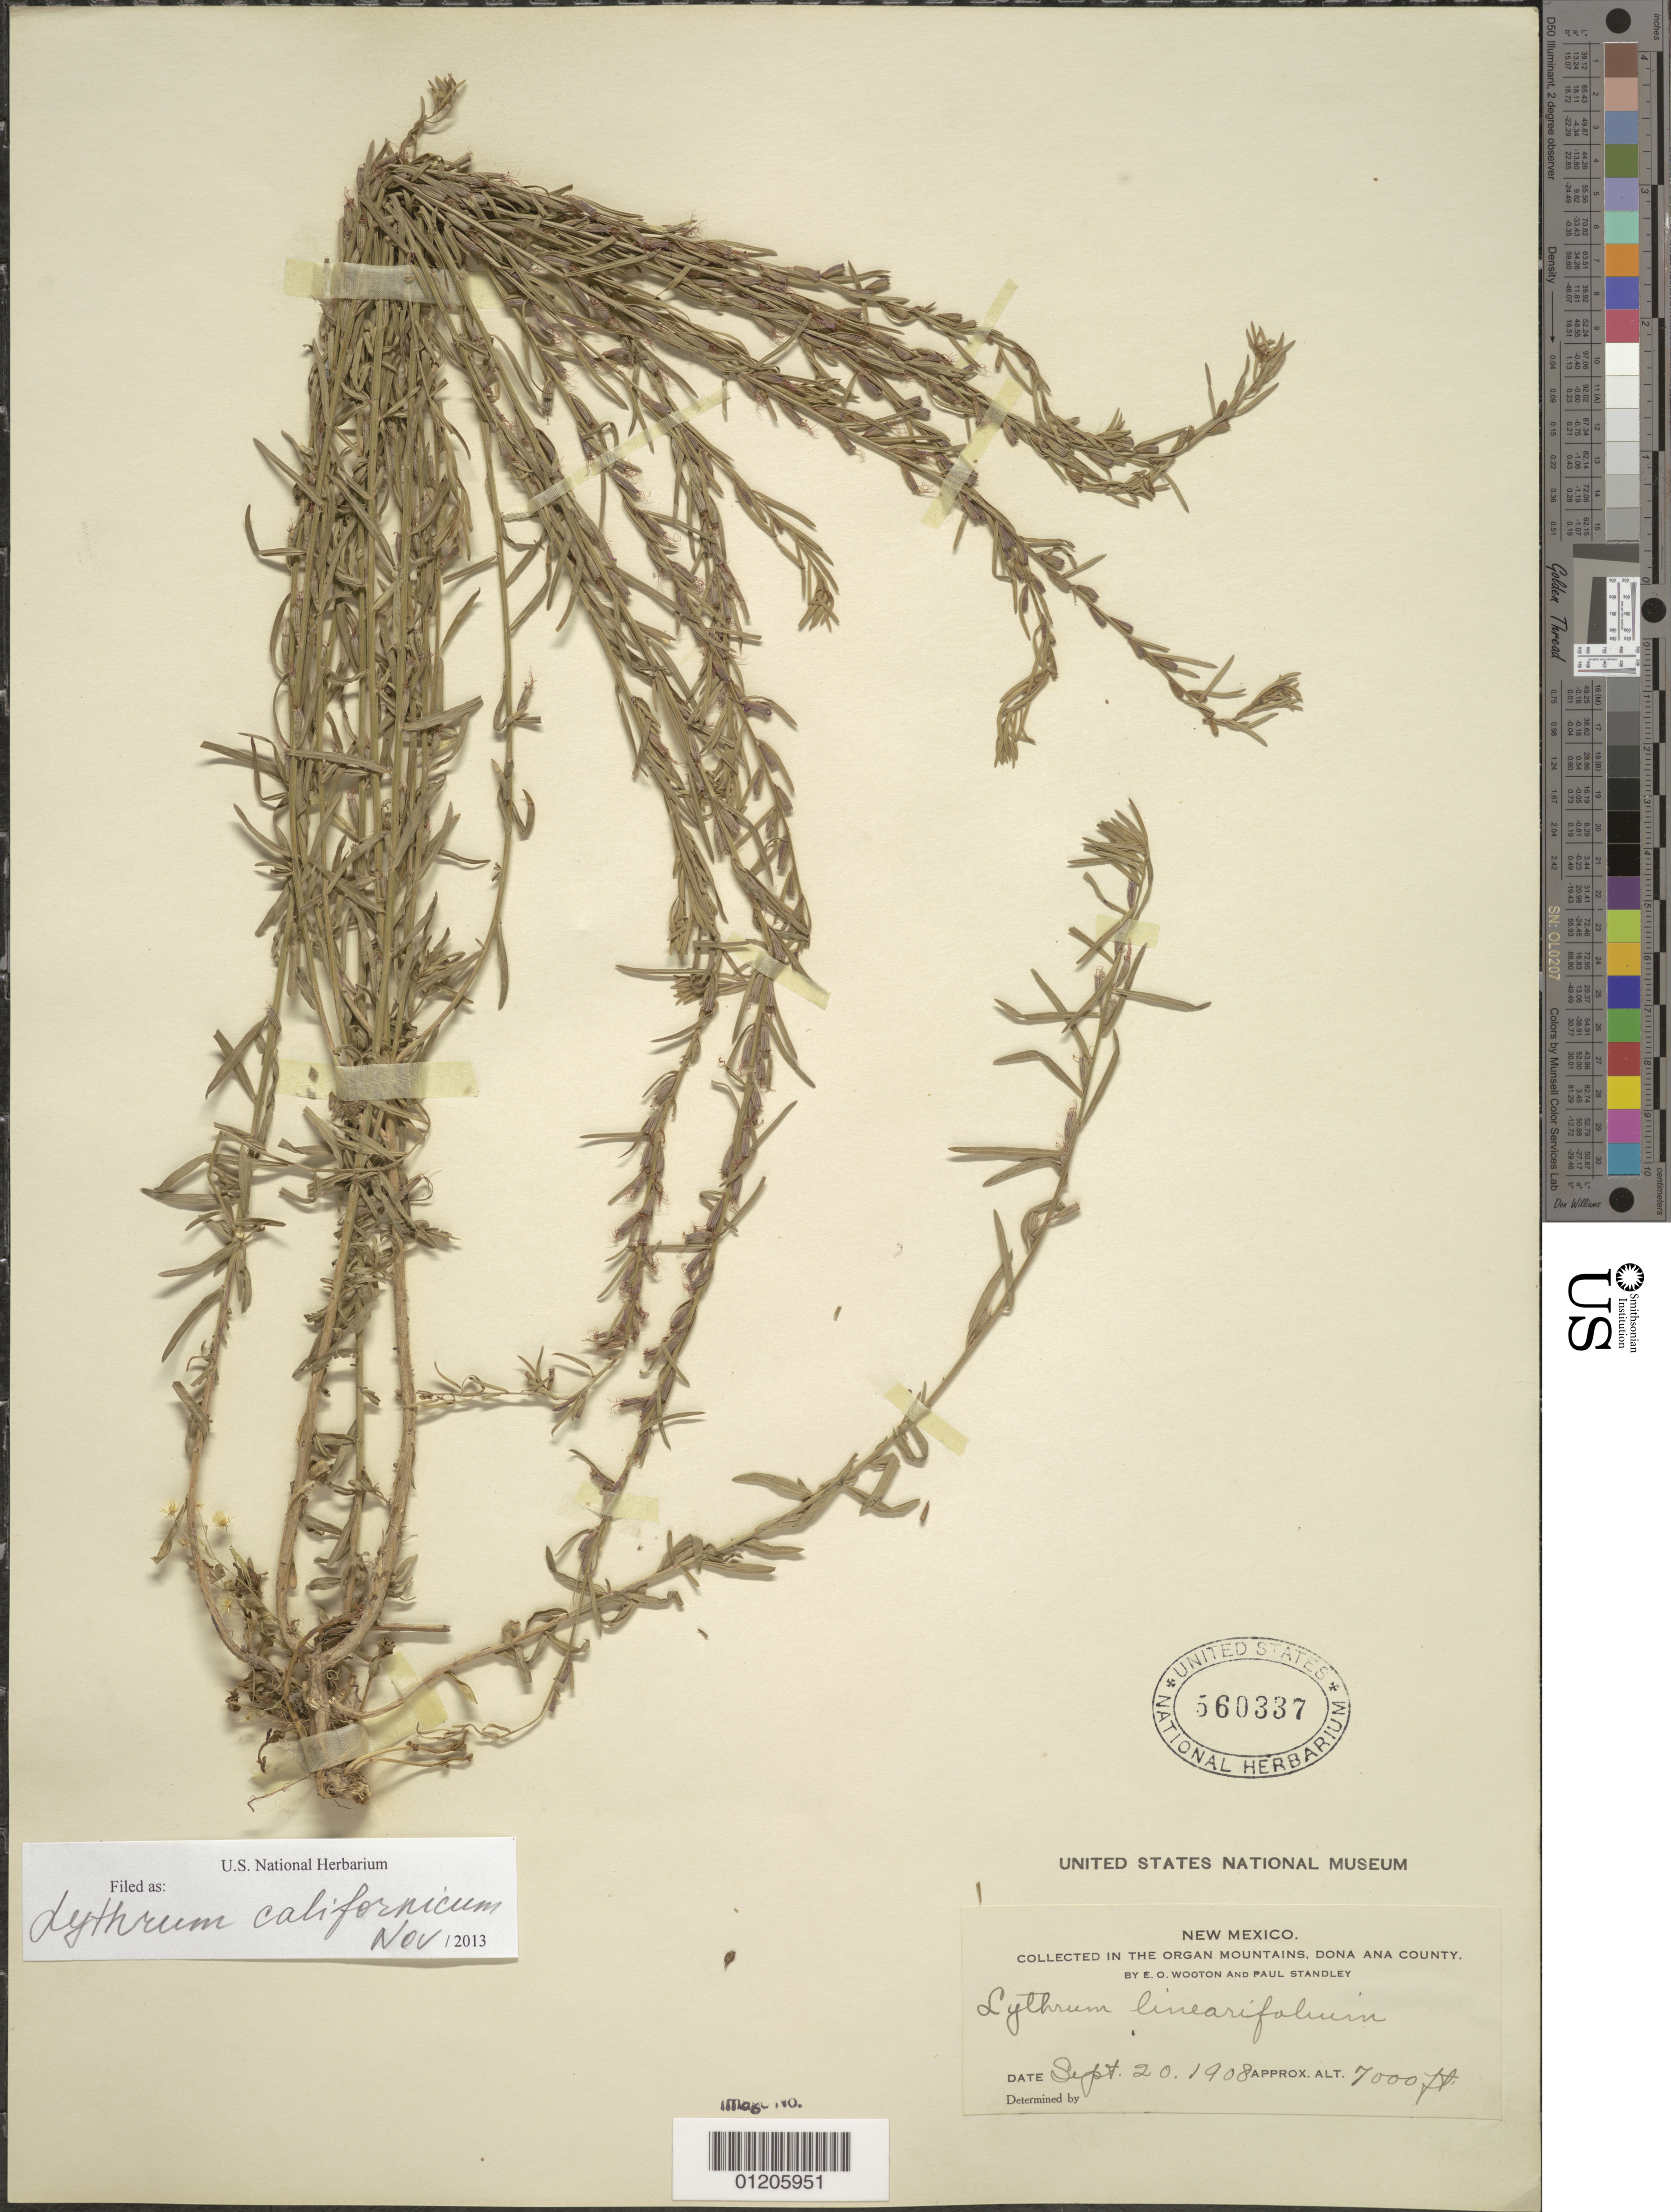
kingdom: Plantae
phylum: Tracheophyta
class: Magnoliopsida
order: Myrtales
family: Lythraceae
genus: Lythrum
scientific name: Lythrum californicum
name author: Torr. & A. Gray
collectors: E. O. Wooton & P. C. Standley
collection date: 1908-09-20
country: United States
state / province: New Mexico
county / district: Dona Ana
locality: Organ Mountains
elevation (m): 2134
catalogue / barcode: US 560337